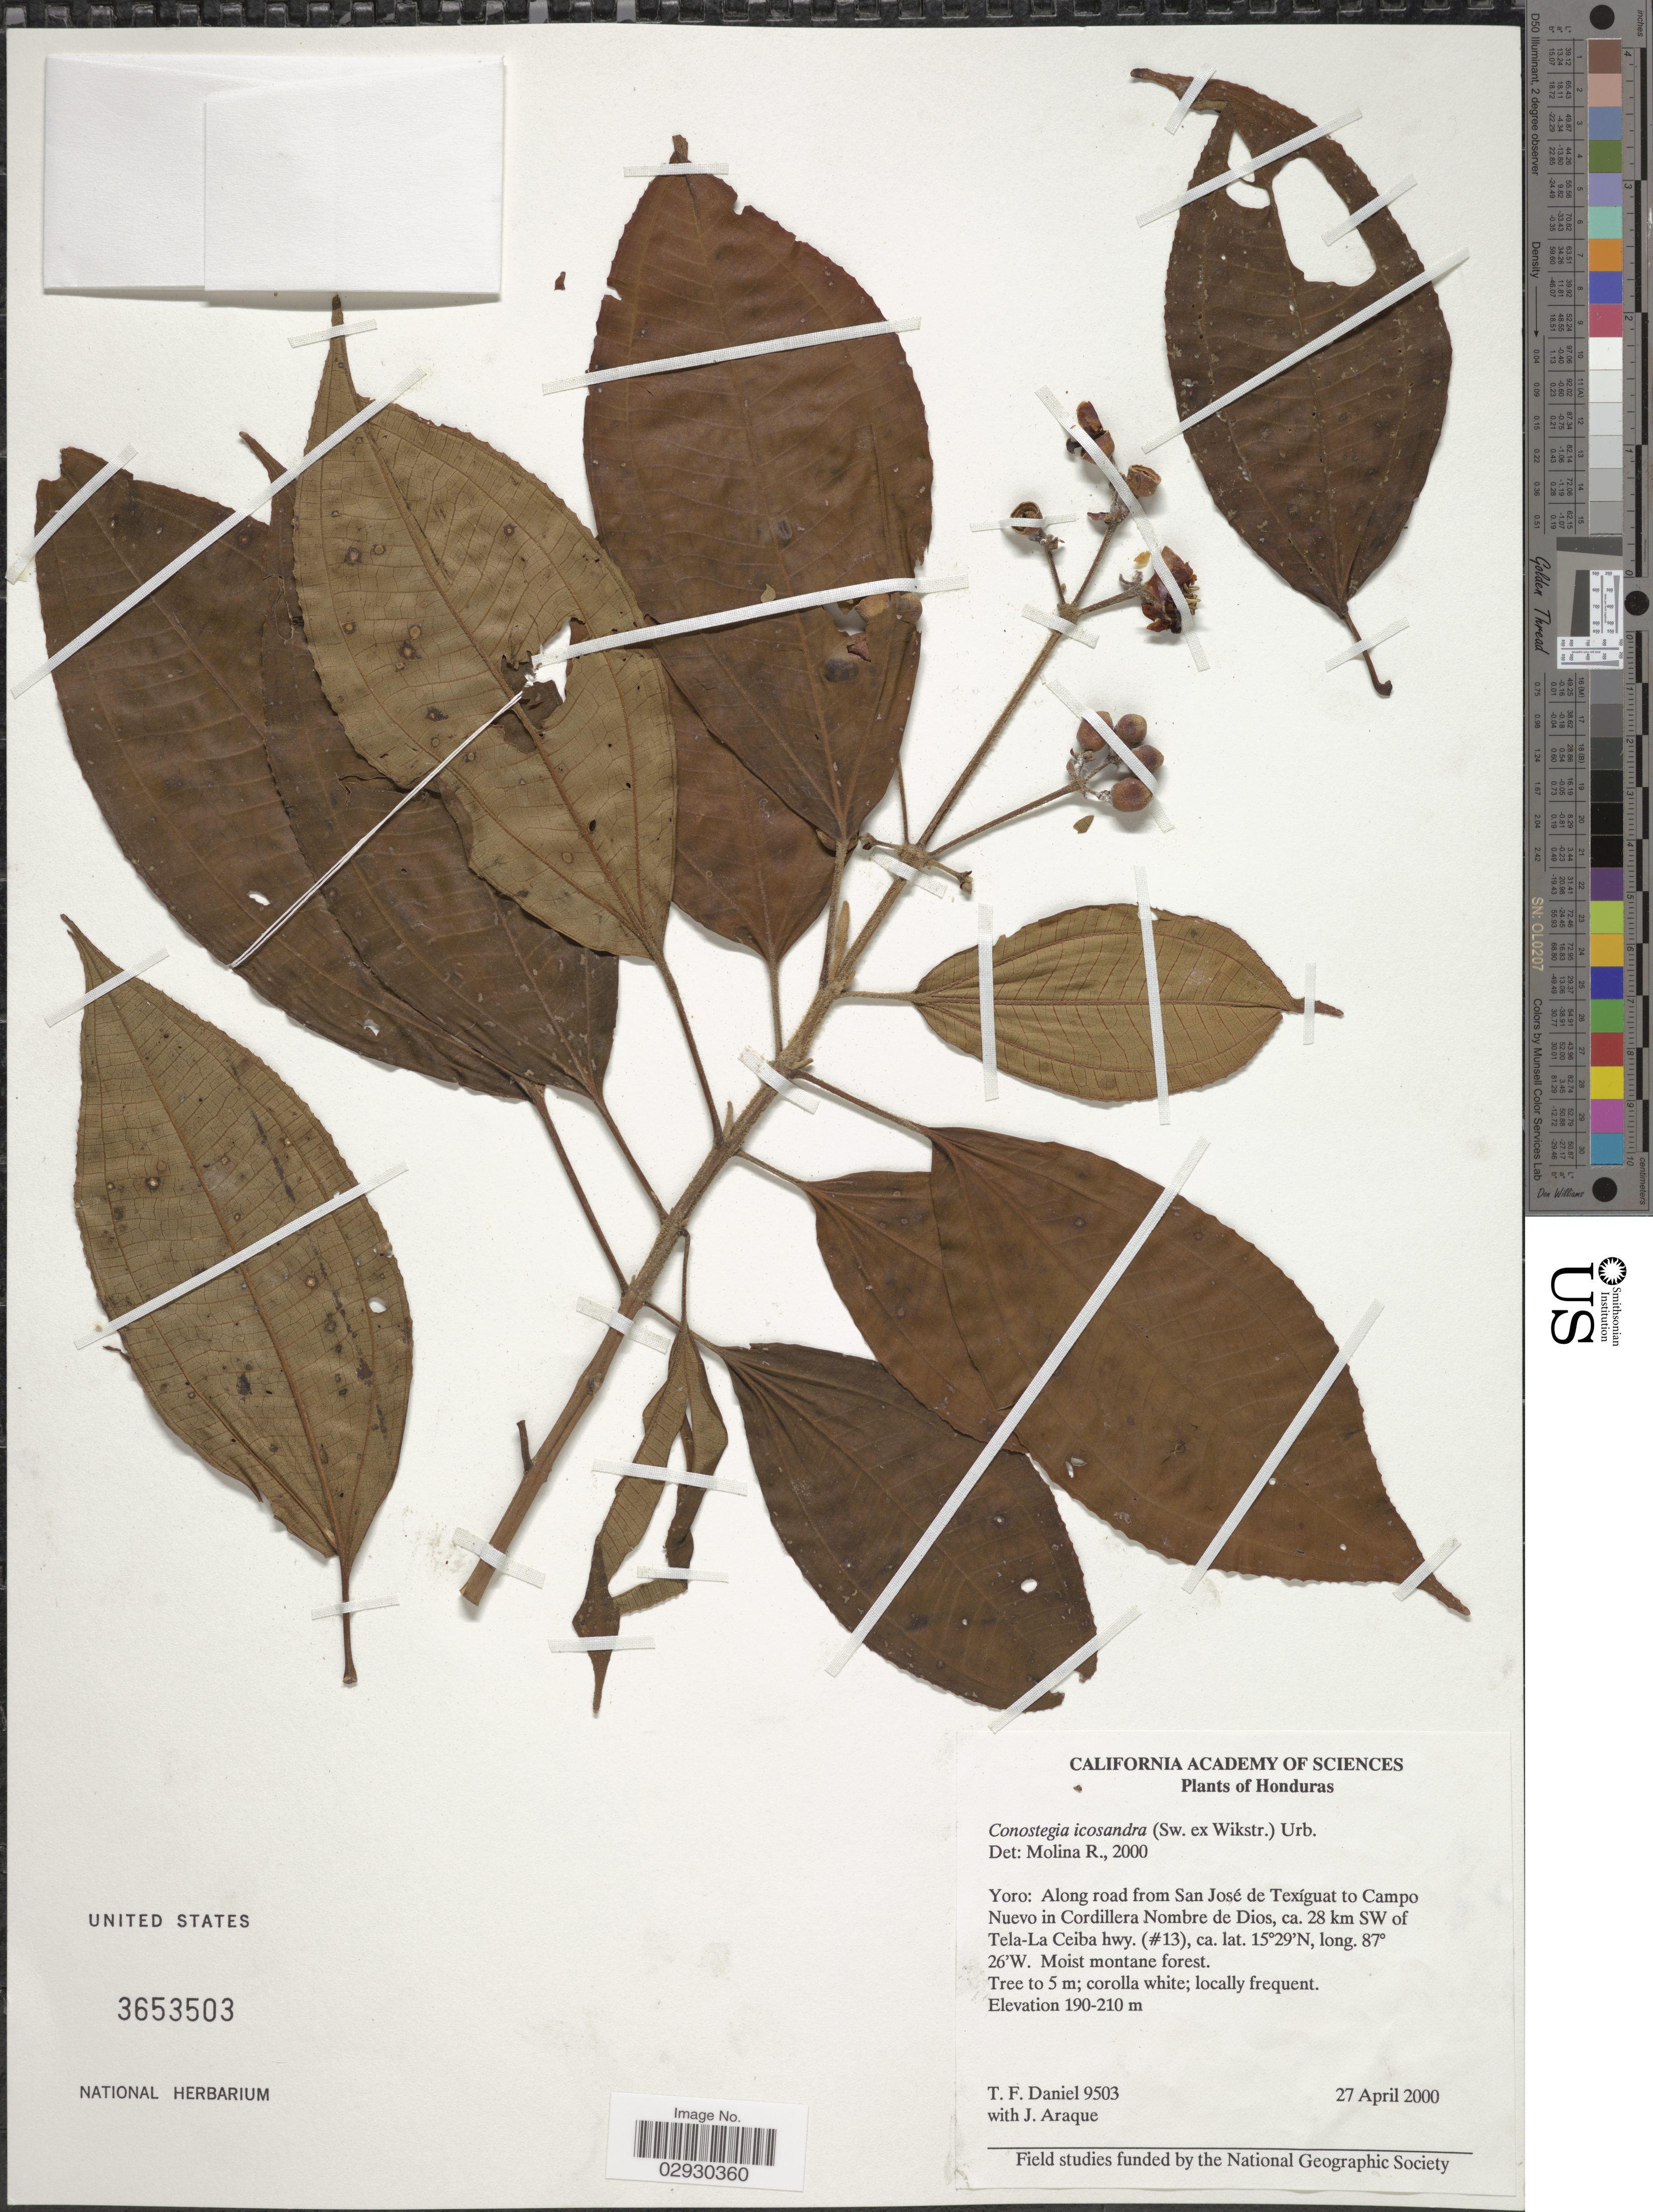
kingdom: Plantae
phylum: Tracheophyta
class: Magnoliopsida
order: Myrtales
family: Melastomataceae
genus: Conostegia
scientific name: Conostegia icosandra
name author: (Sw.) Urb.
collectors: T. F. Daniel & J. Araque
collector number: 9503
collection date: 2000-04-27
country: Honduras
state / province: Yoro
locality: Yoro: Along road from San José Texíguat to Campo Nuevo in Cordillera Nombre de Dios, ca. 28 km SW of Tela-La Ceiba hwy. (#13).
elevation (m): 190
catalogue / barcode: US 3653503